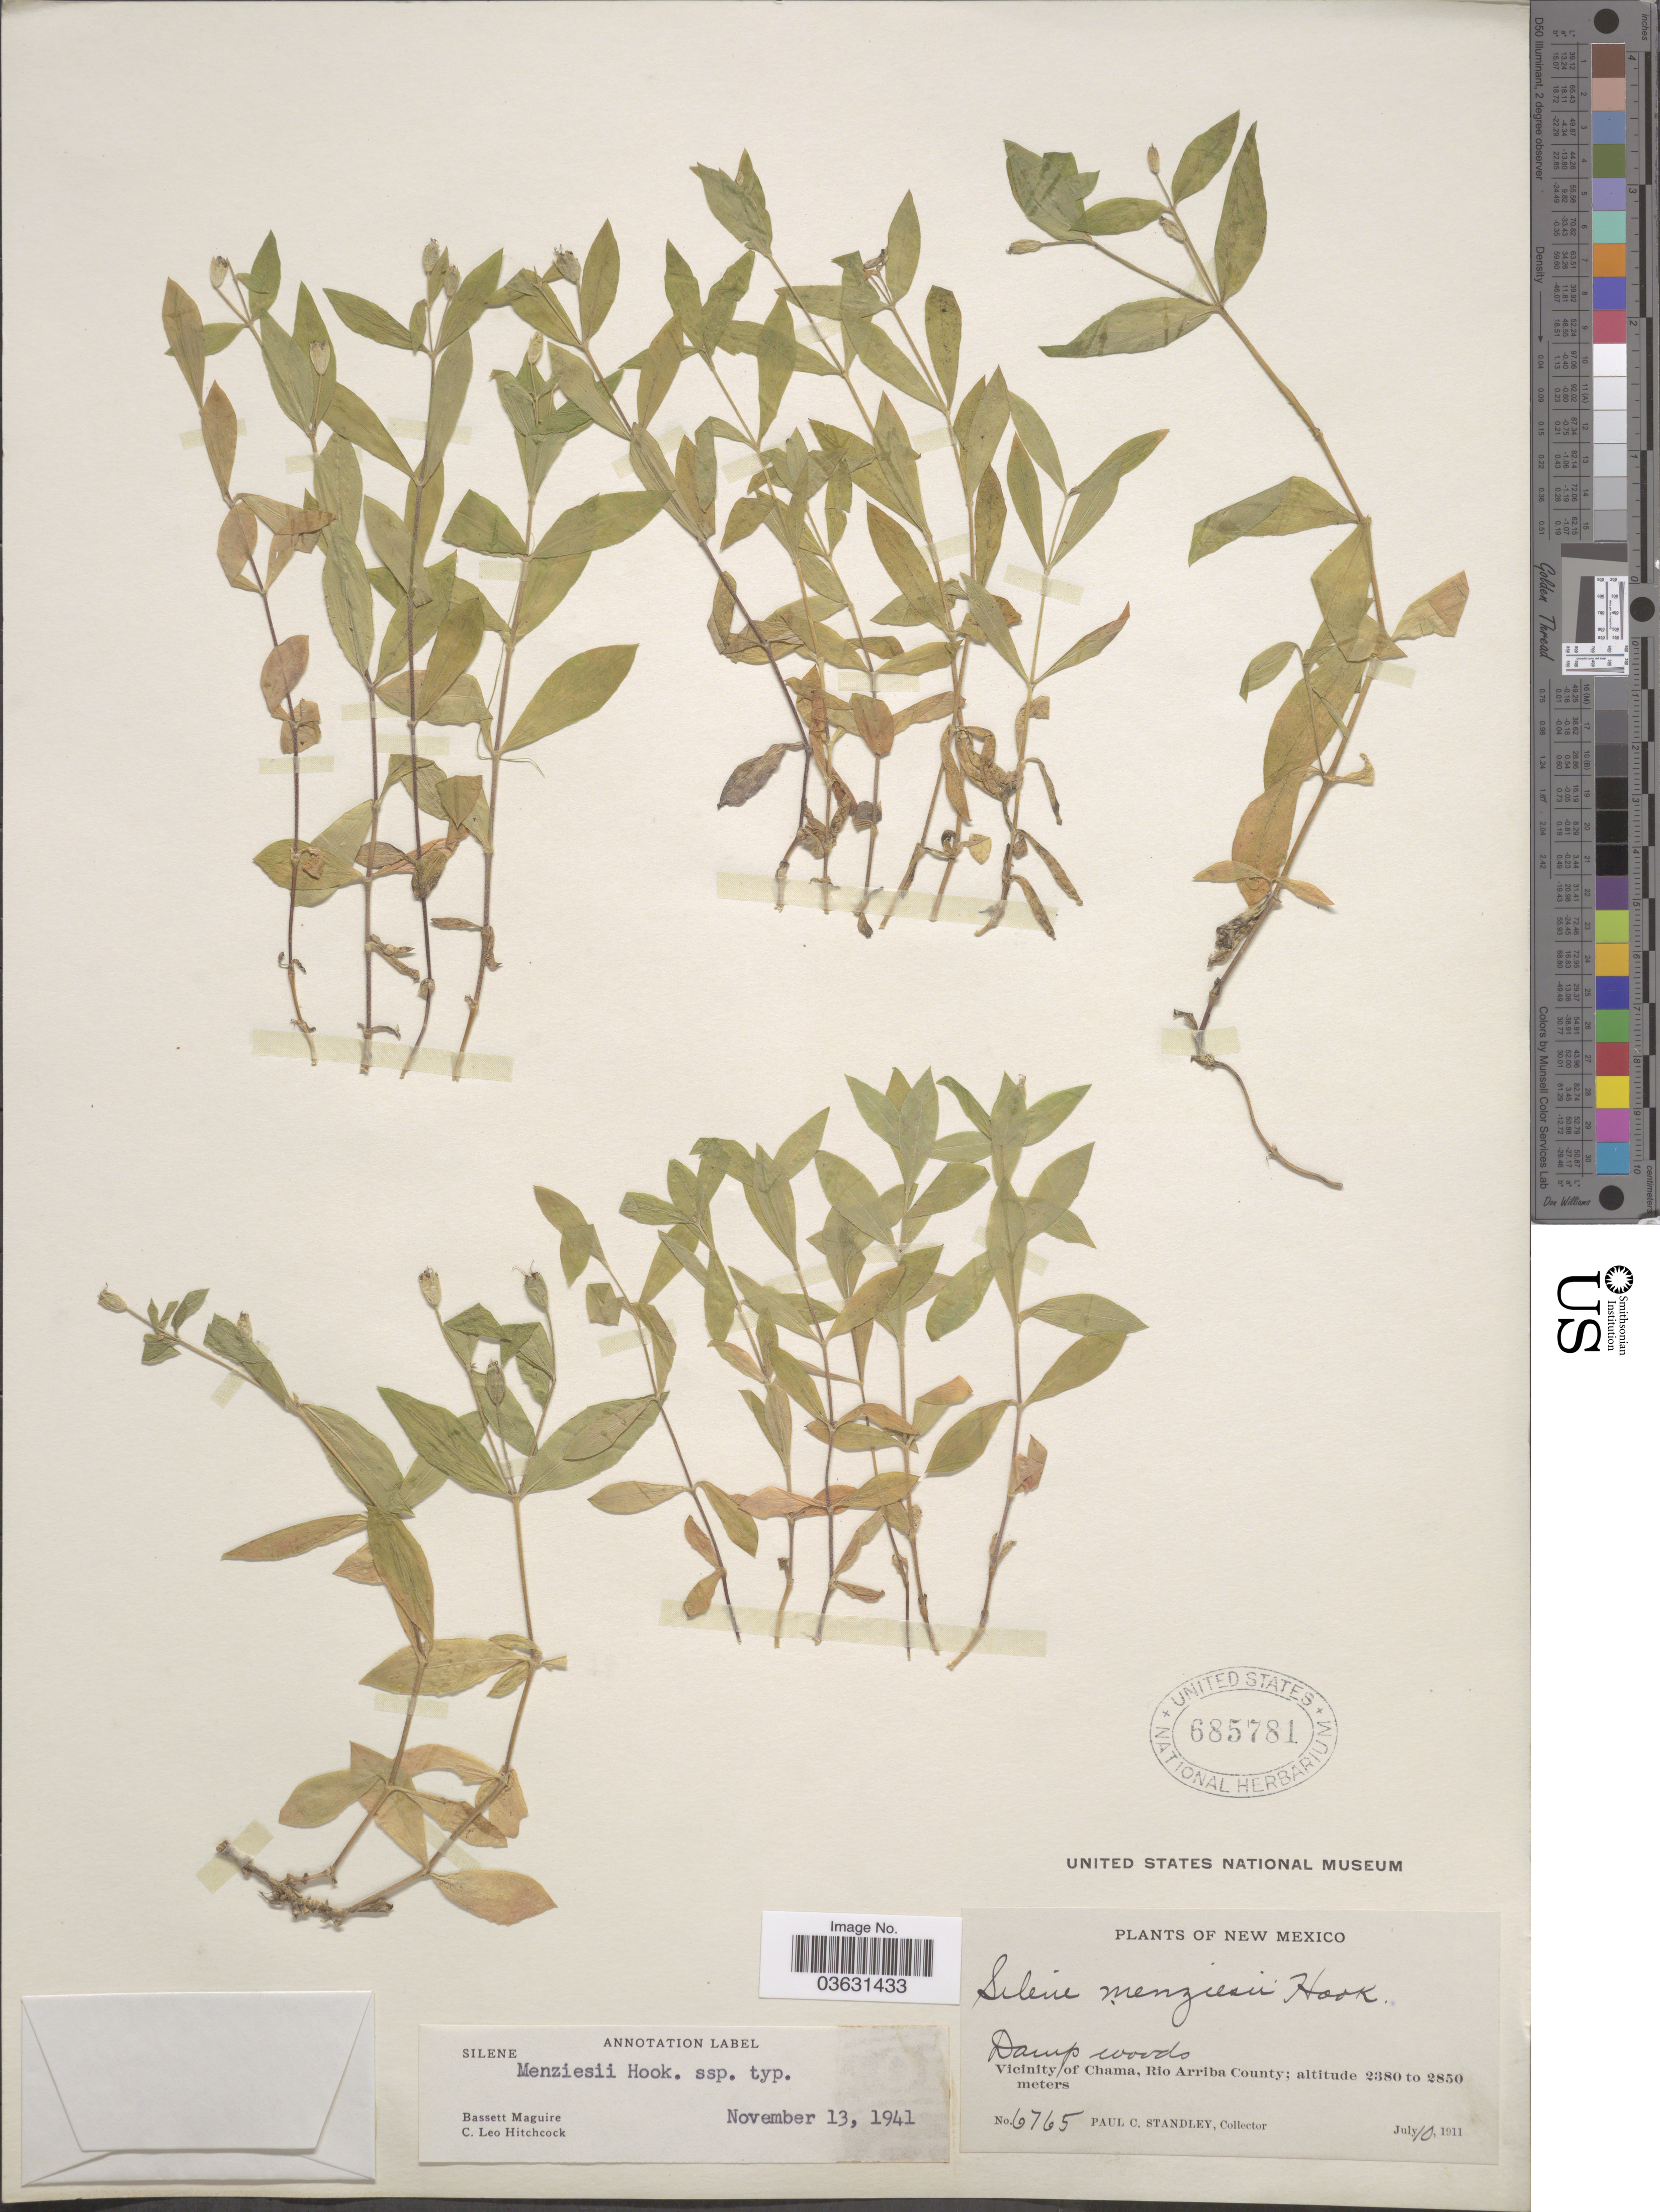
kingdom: Plantae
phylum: Tracheophyta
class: Magnoliopsida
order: Caryophyllales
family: Caryophyllaceae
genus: Silene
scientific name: Silene menziesii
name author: Hook.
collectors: P. C. Standley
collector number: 6765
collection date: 1911-07-10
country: United States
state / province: New Mexico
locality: Vicinity of Chama, Rio Arriba County.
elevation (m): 2380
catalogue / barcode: US 685781